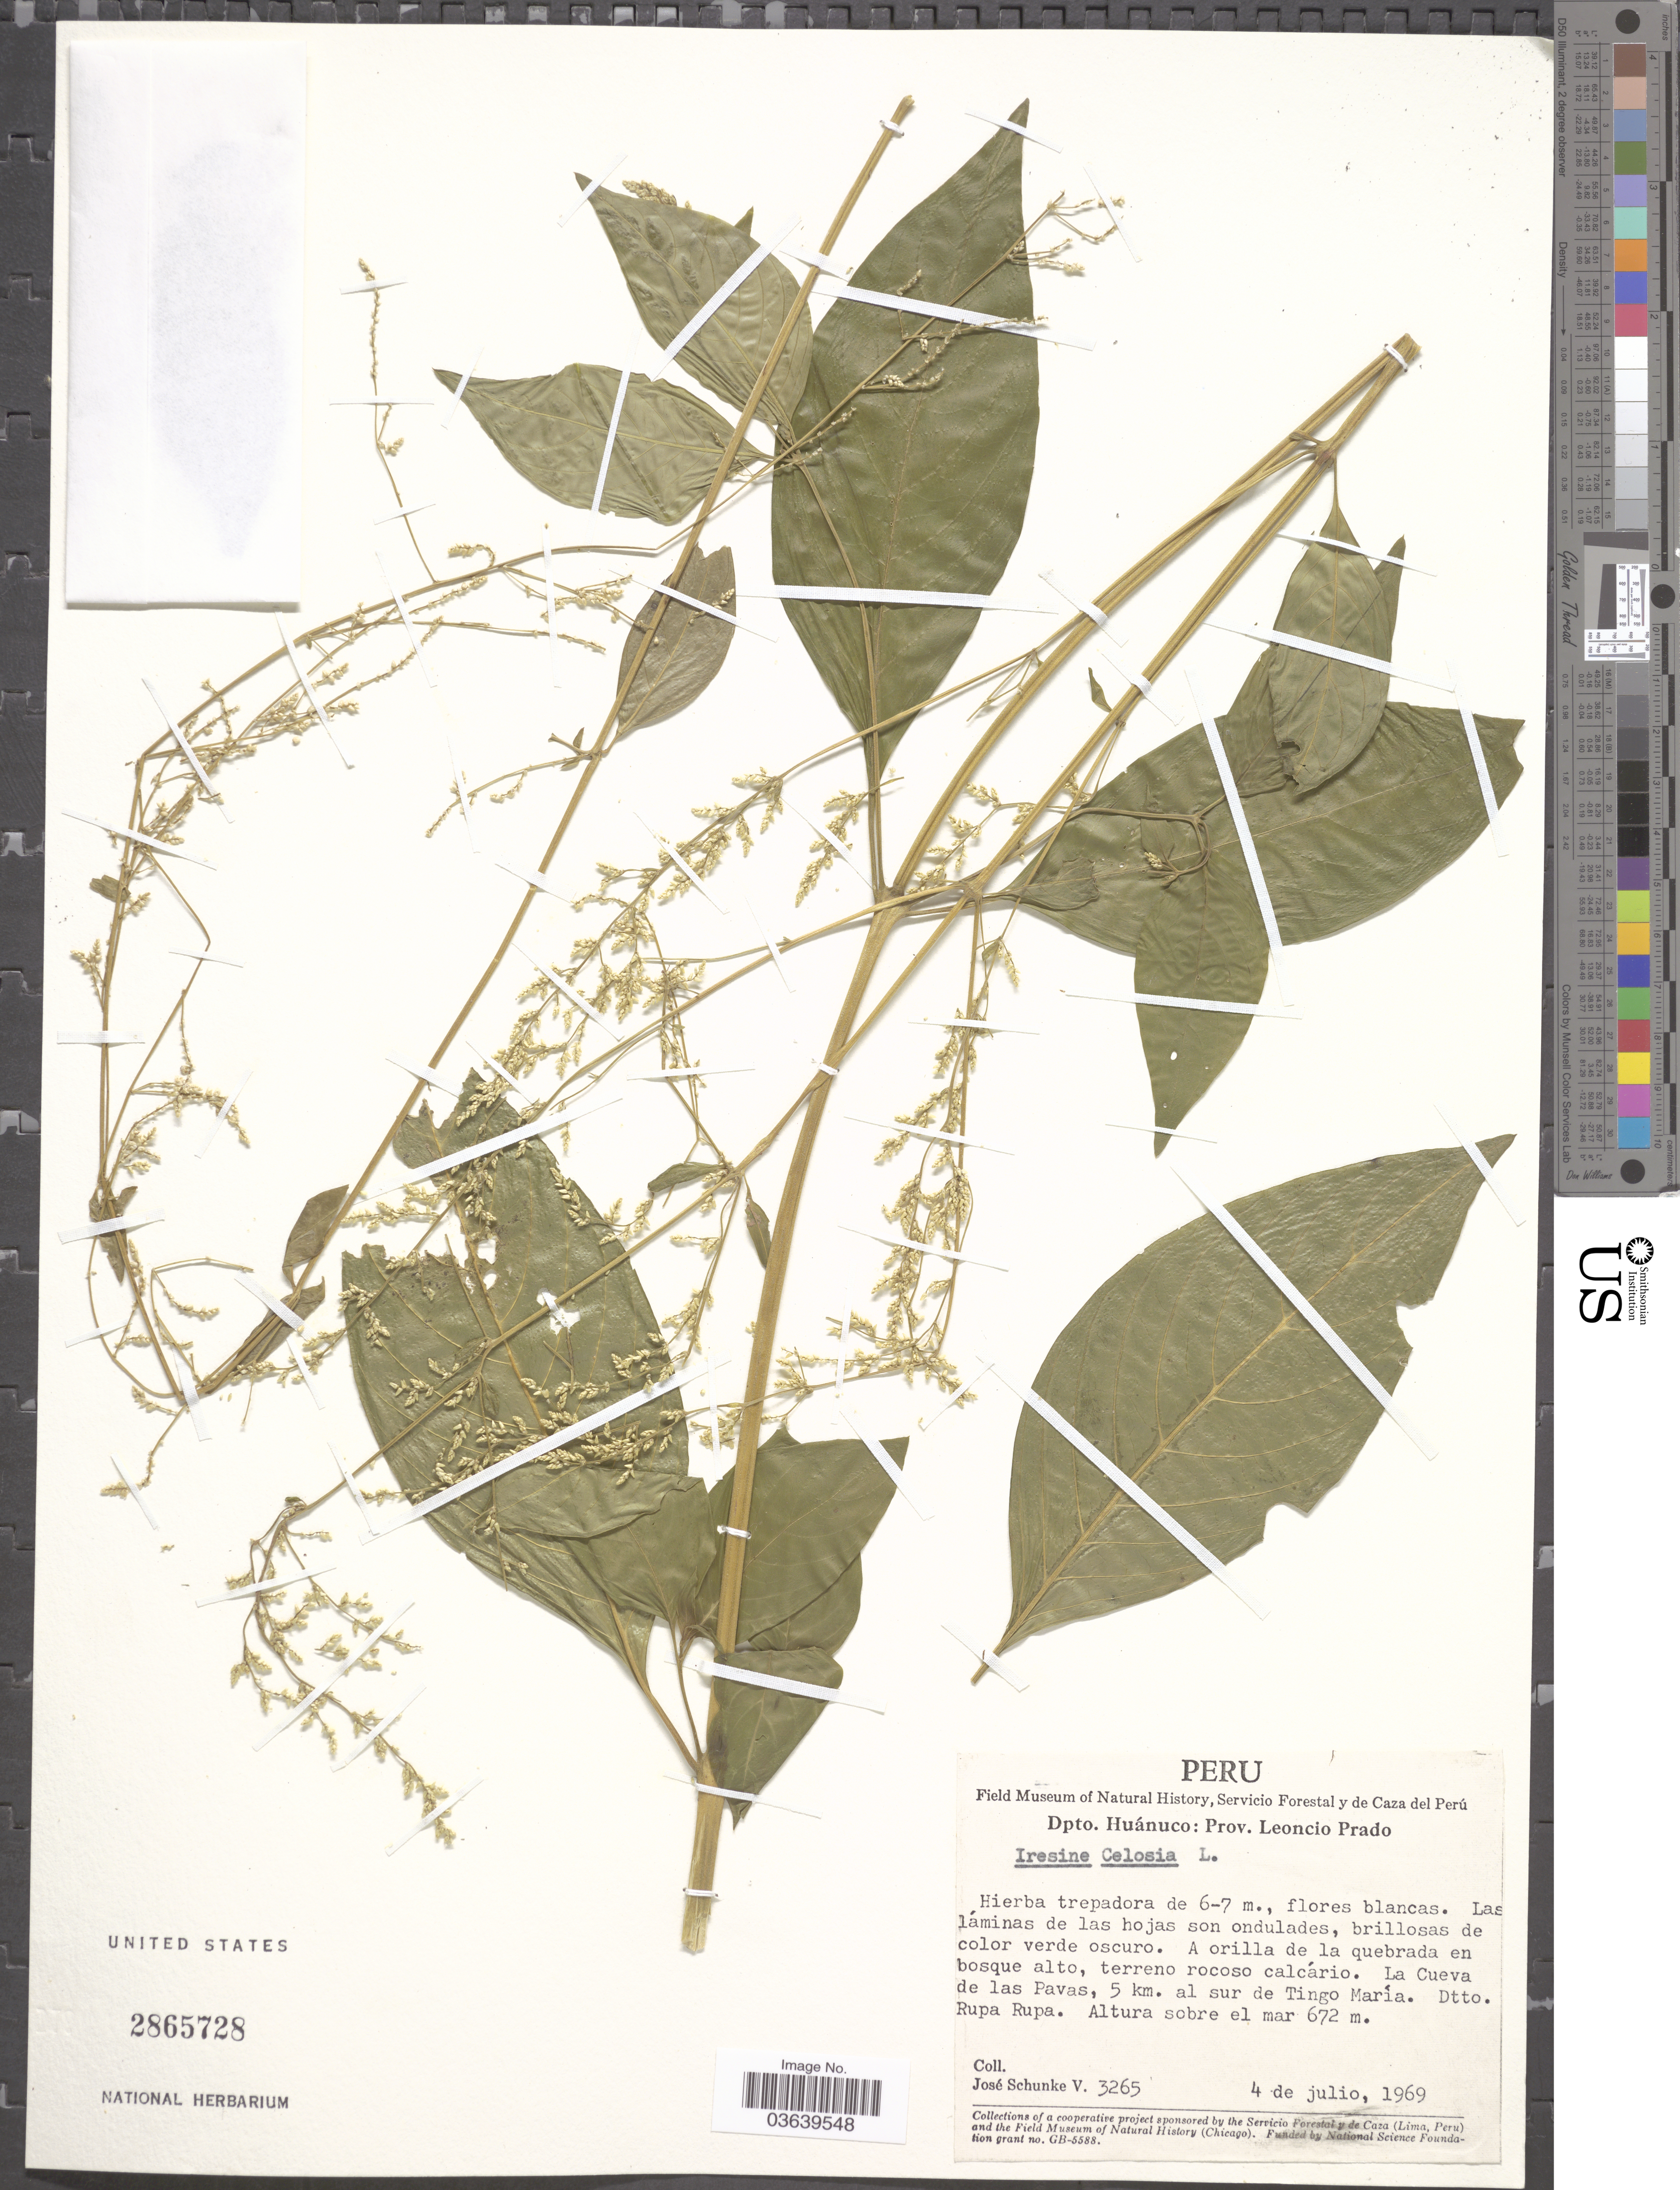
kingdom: Plantae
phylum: Tracheophyta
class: Magnoliopsida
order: Caryophyllales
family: Amaranthaceae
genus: Iresine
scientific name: Iresine celosia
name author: L.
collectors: J. Schunke Vigo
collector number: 3265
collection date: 1969-07-04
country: Peru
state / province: Huánuco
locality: Dpto. Huánuco: Prov. Leoncio Prado. La Cueva de las Pavas, 5 km. al sur de Tingo Maria. Dtto. Rupa Rupa.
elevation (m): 672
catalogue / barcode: US 2865728